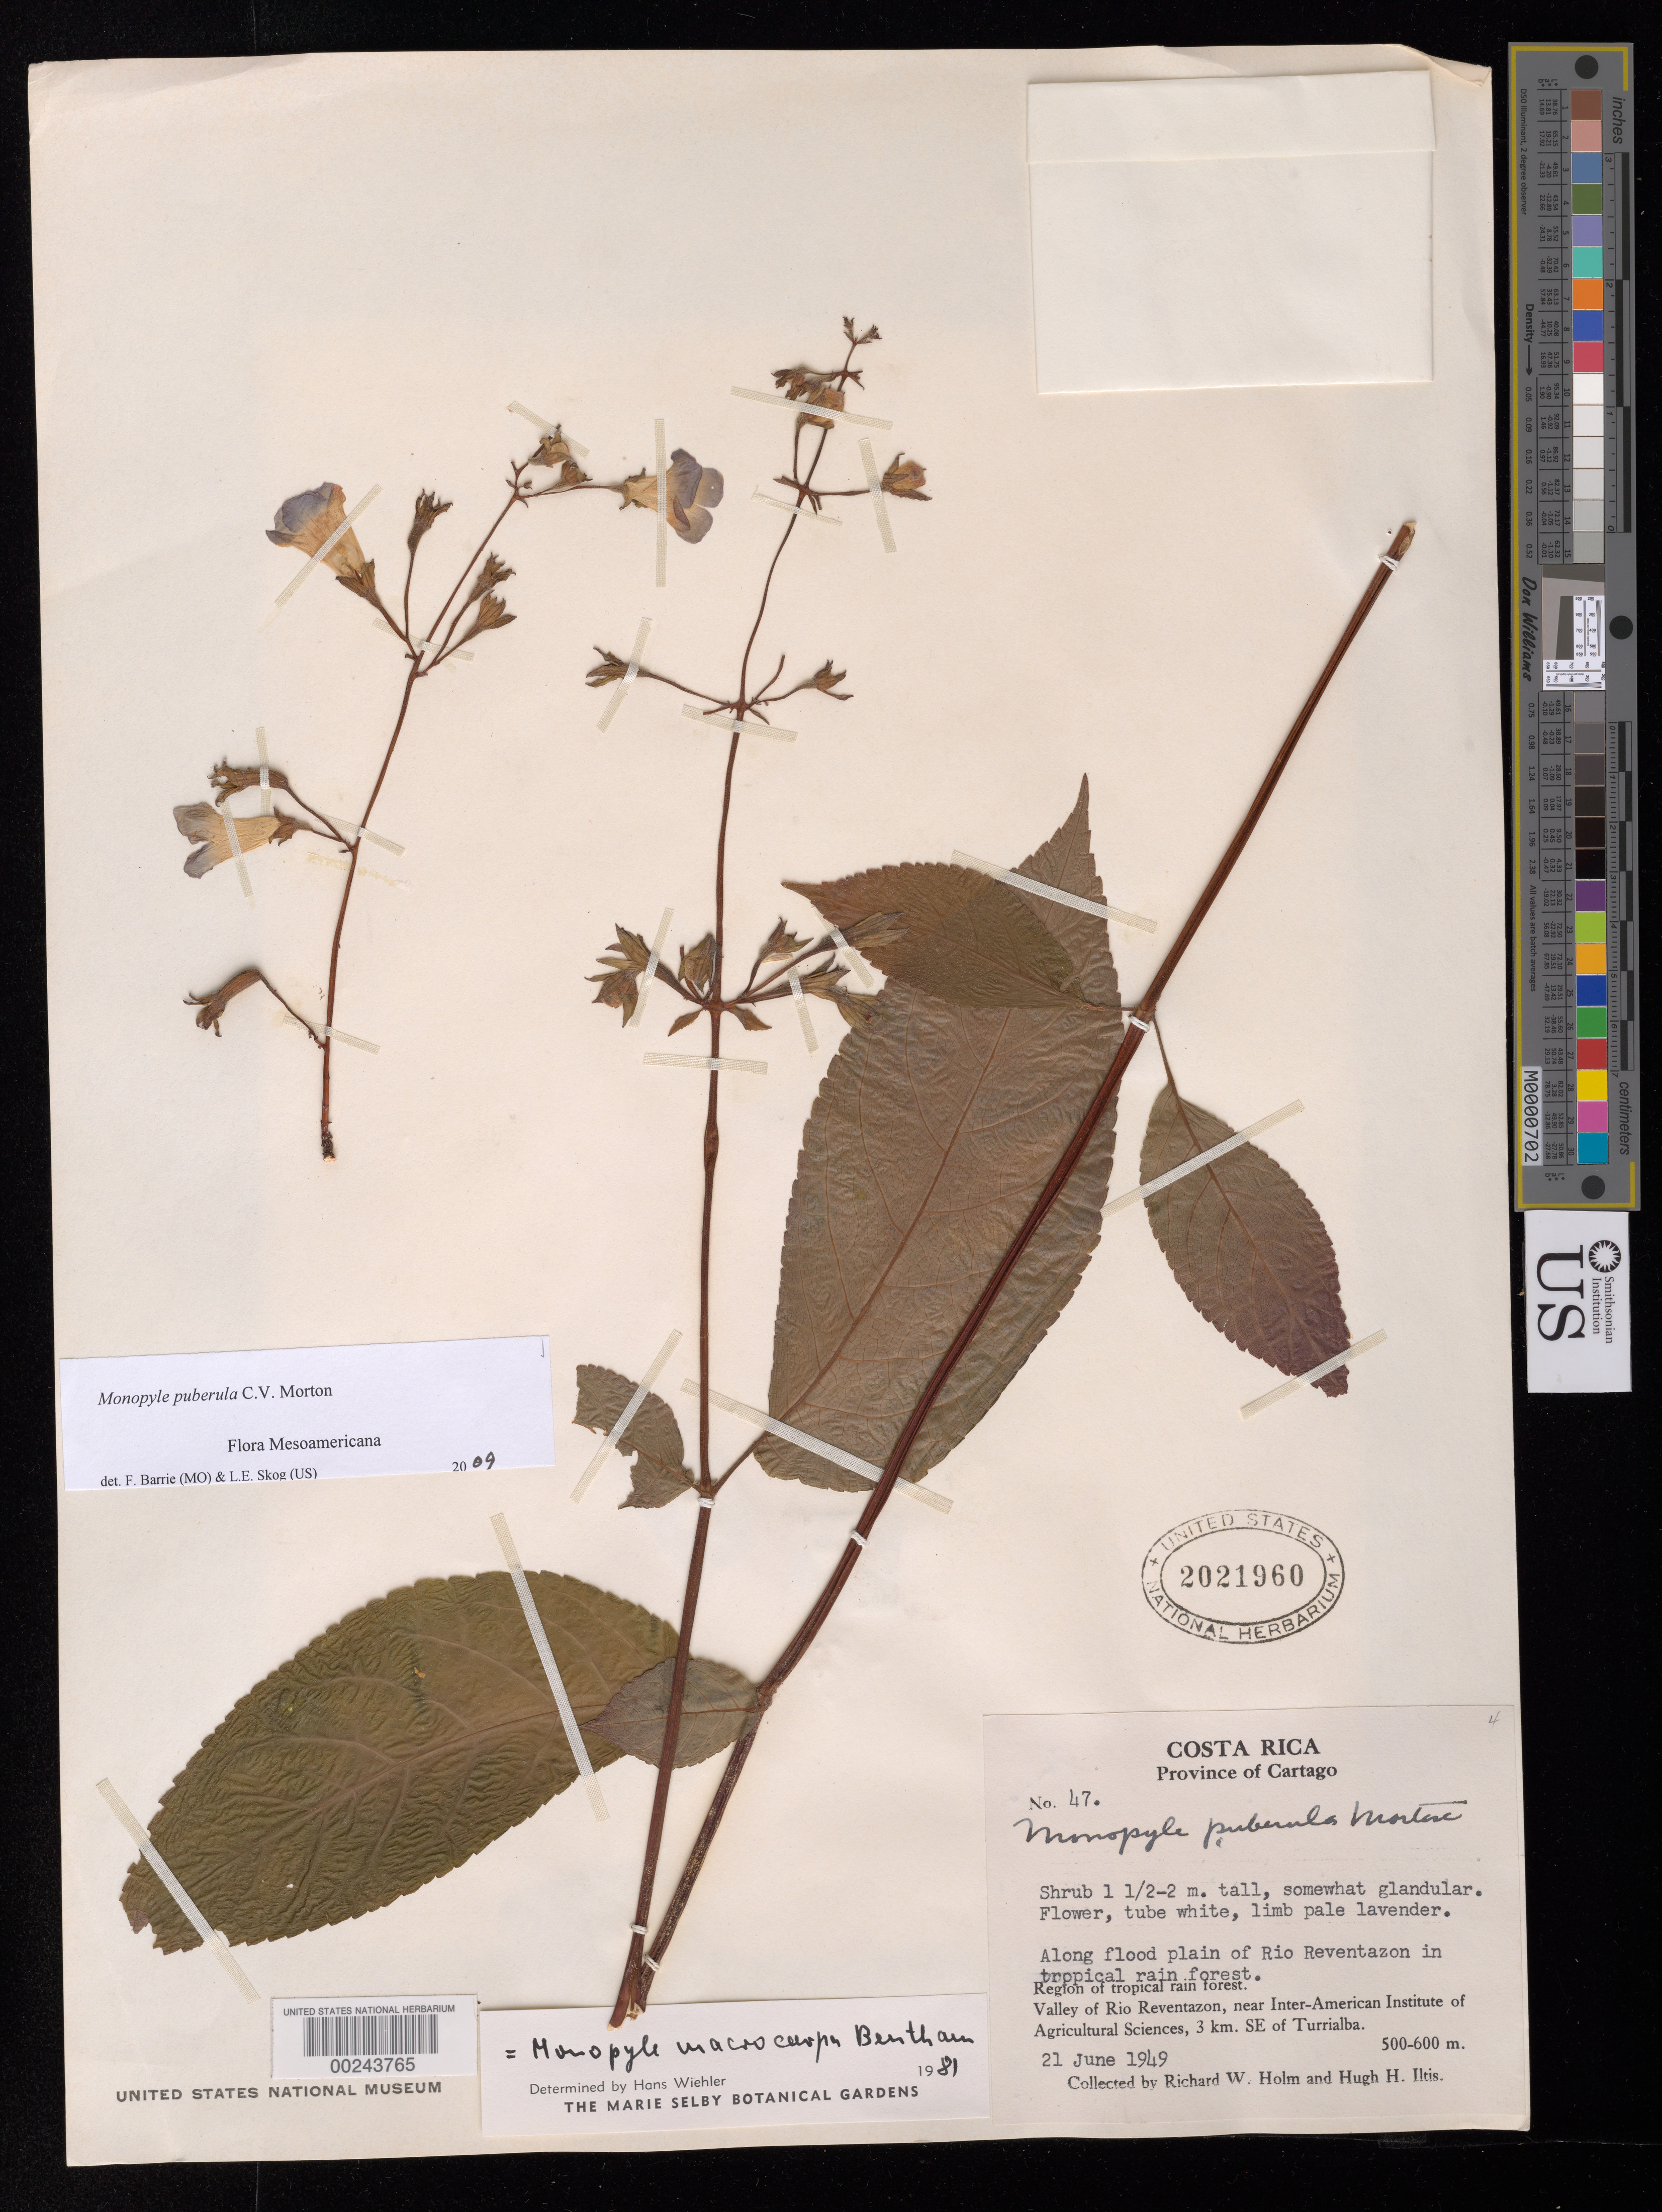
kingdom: Plantae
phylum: Tracheophyta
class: Magnoliopsida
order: Lamiales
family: Gesneriaceae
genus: Monopyle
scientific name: Monopyle puberula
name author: C.V. Morton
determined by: Barrie, F. R.; Skog, Laurence E.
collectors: R. W. Holm & H. H. Iltis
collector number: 47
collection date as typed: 21 Jun 1949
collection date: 1949-06-21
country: Costa Rica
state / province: Cartago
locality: Valley of Rio Reventazon, near Inter-american Institute of Agricultural Sciences, 3 km SE of Turrialba, Rio Reventazon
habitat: Along flood plain in tropical rain forest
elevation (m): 500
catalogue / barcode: US 2021960